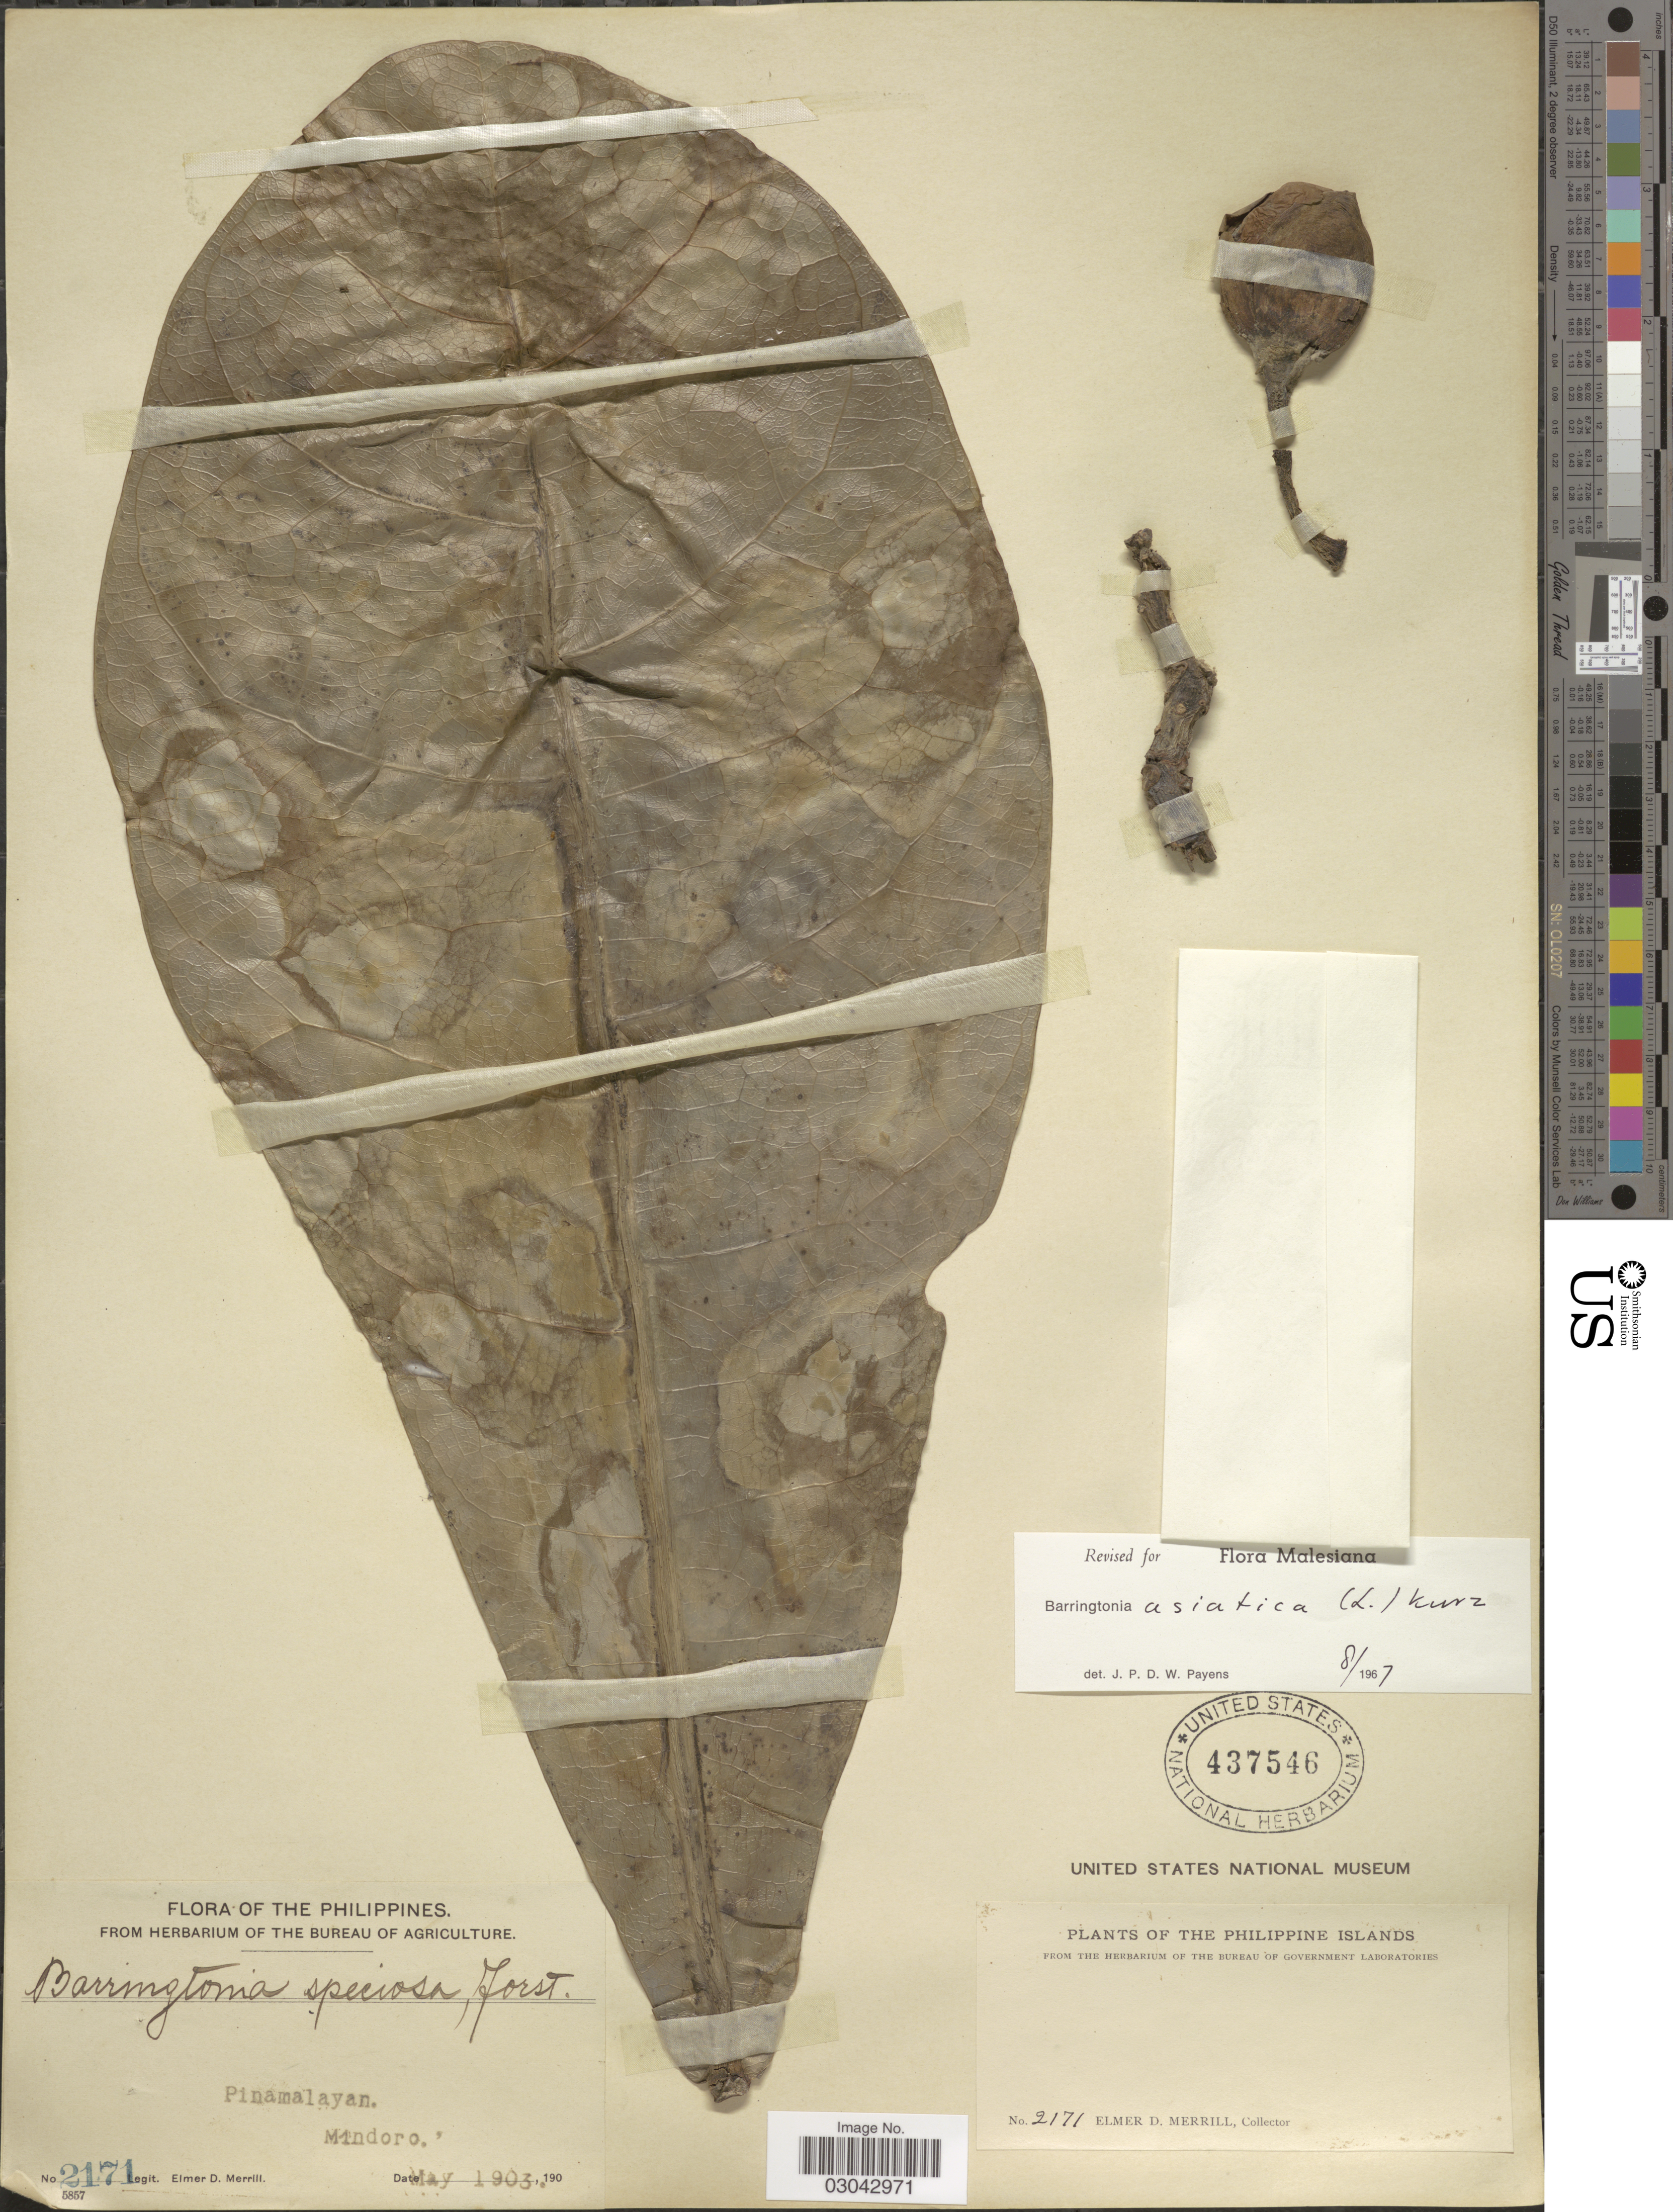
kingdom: Plantae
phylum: Tracheophyta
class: Magnoliopsida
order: Ericales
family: Lecythidaceae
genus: Barringtonia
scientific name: Barringtonia asiatica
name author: (L.) Kurz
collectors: E. D. Merrill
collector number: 2171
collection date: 1903-05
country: Philippines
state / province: Mimaropa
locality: Pinamalayan, Mindoro.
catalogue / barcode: US 437546